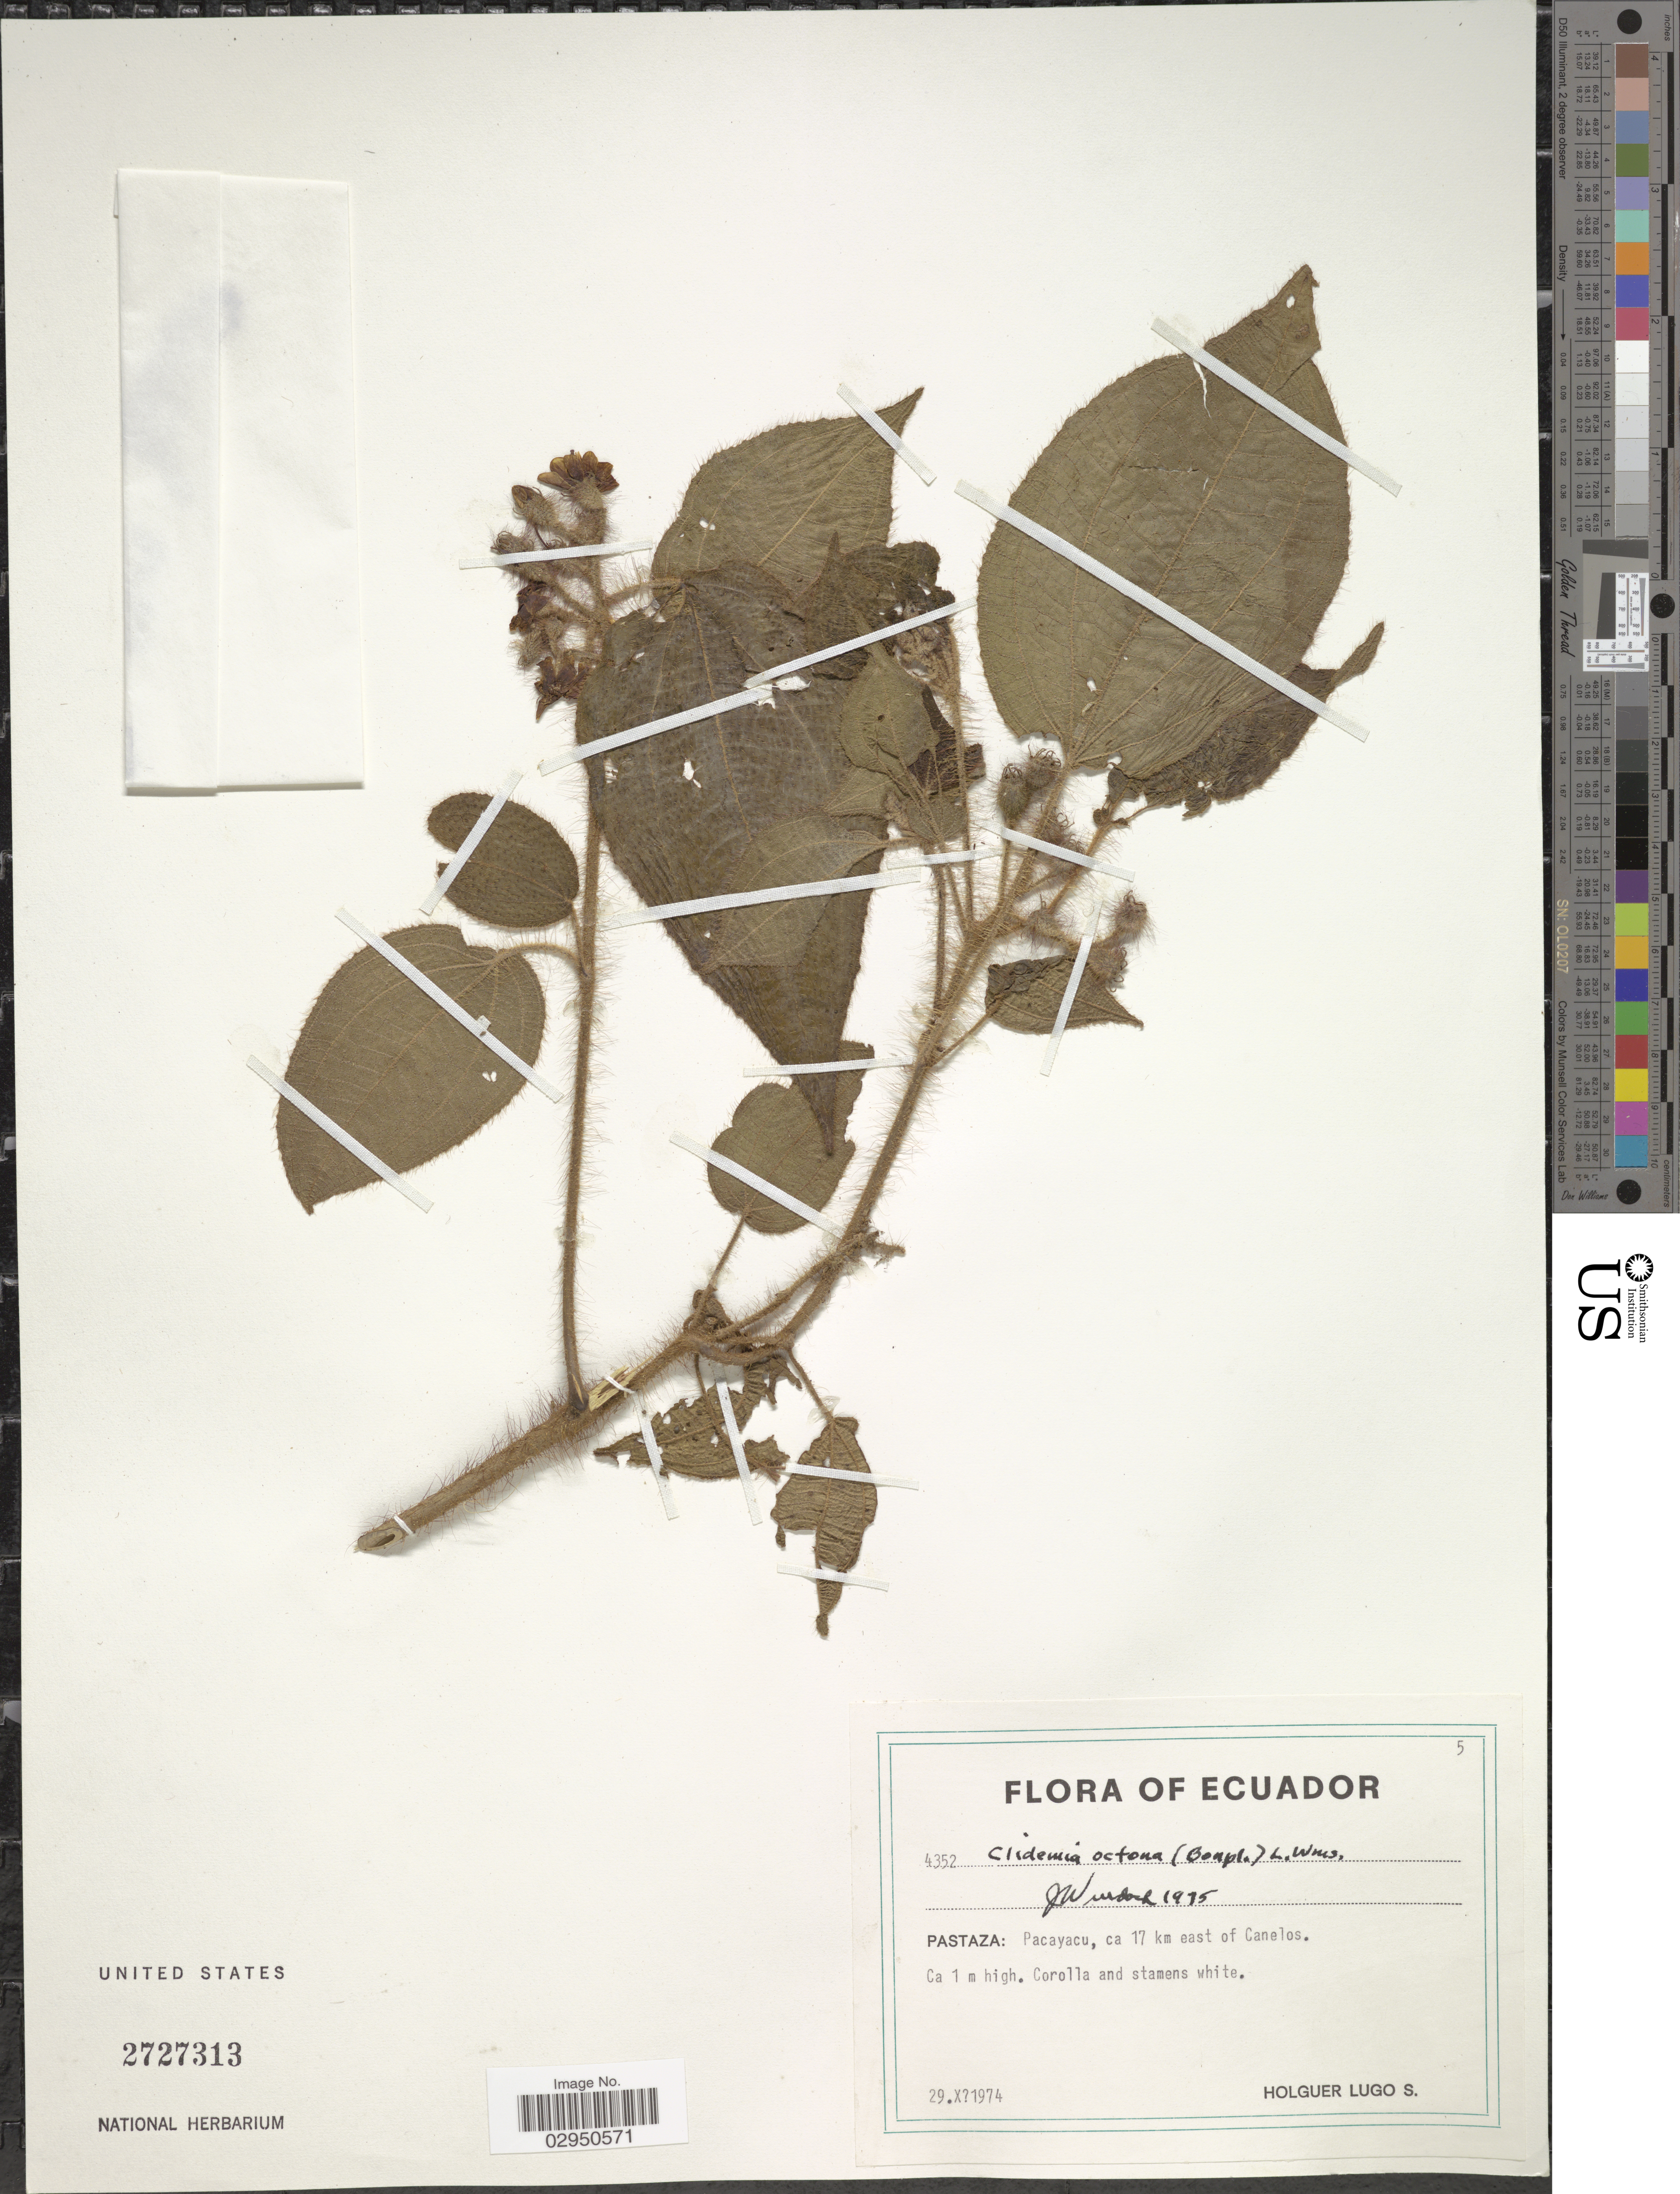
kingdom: Plantae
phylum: Tracheophyta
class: Magnoliopsida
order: Myrtales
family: Melastomataceae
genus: Clidemia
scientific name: Clidemia octona subsp. octona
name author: (Bonpl.) L.O. Williams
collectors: H. Lugo S.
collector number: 4352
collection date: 1974-10-29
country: Ecuador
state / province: Pastaza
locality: Pacayacu, ca 17 km east of Canelos.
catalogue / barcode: US 2727313